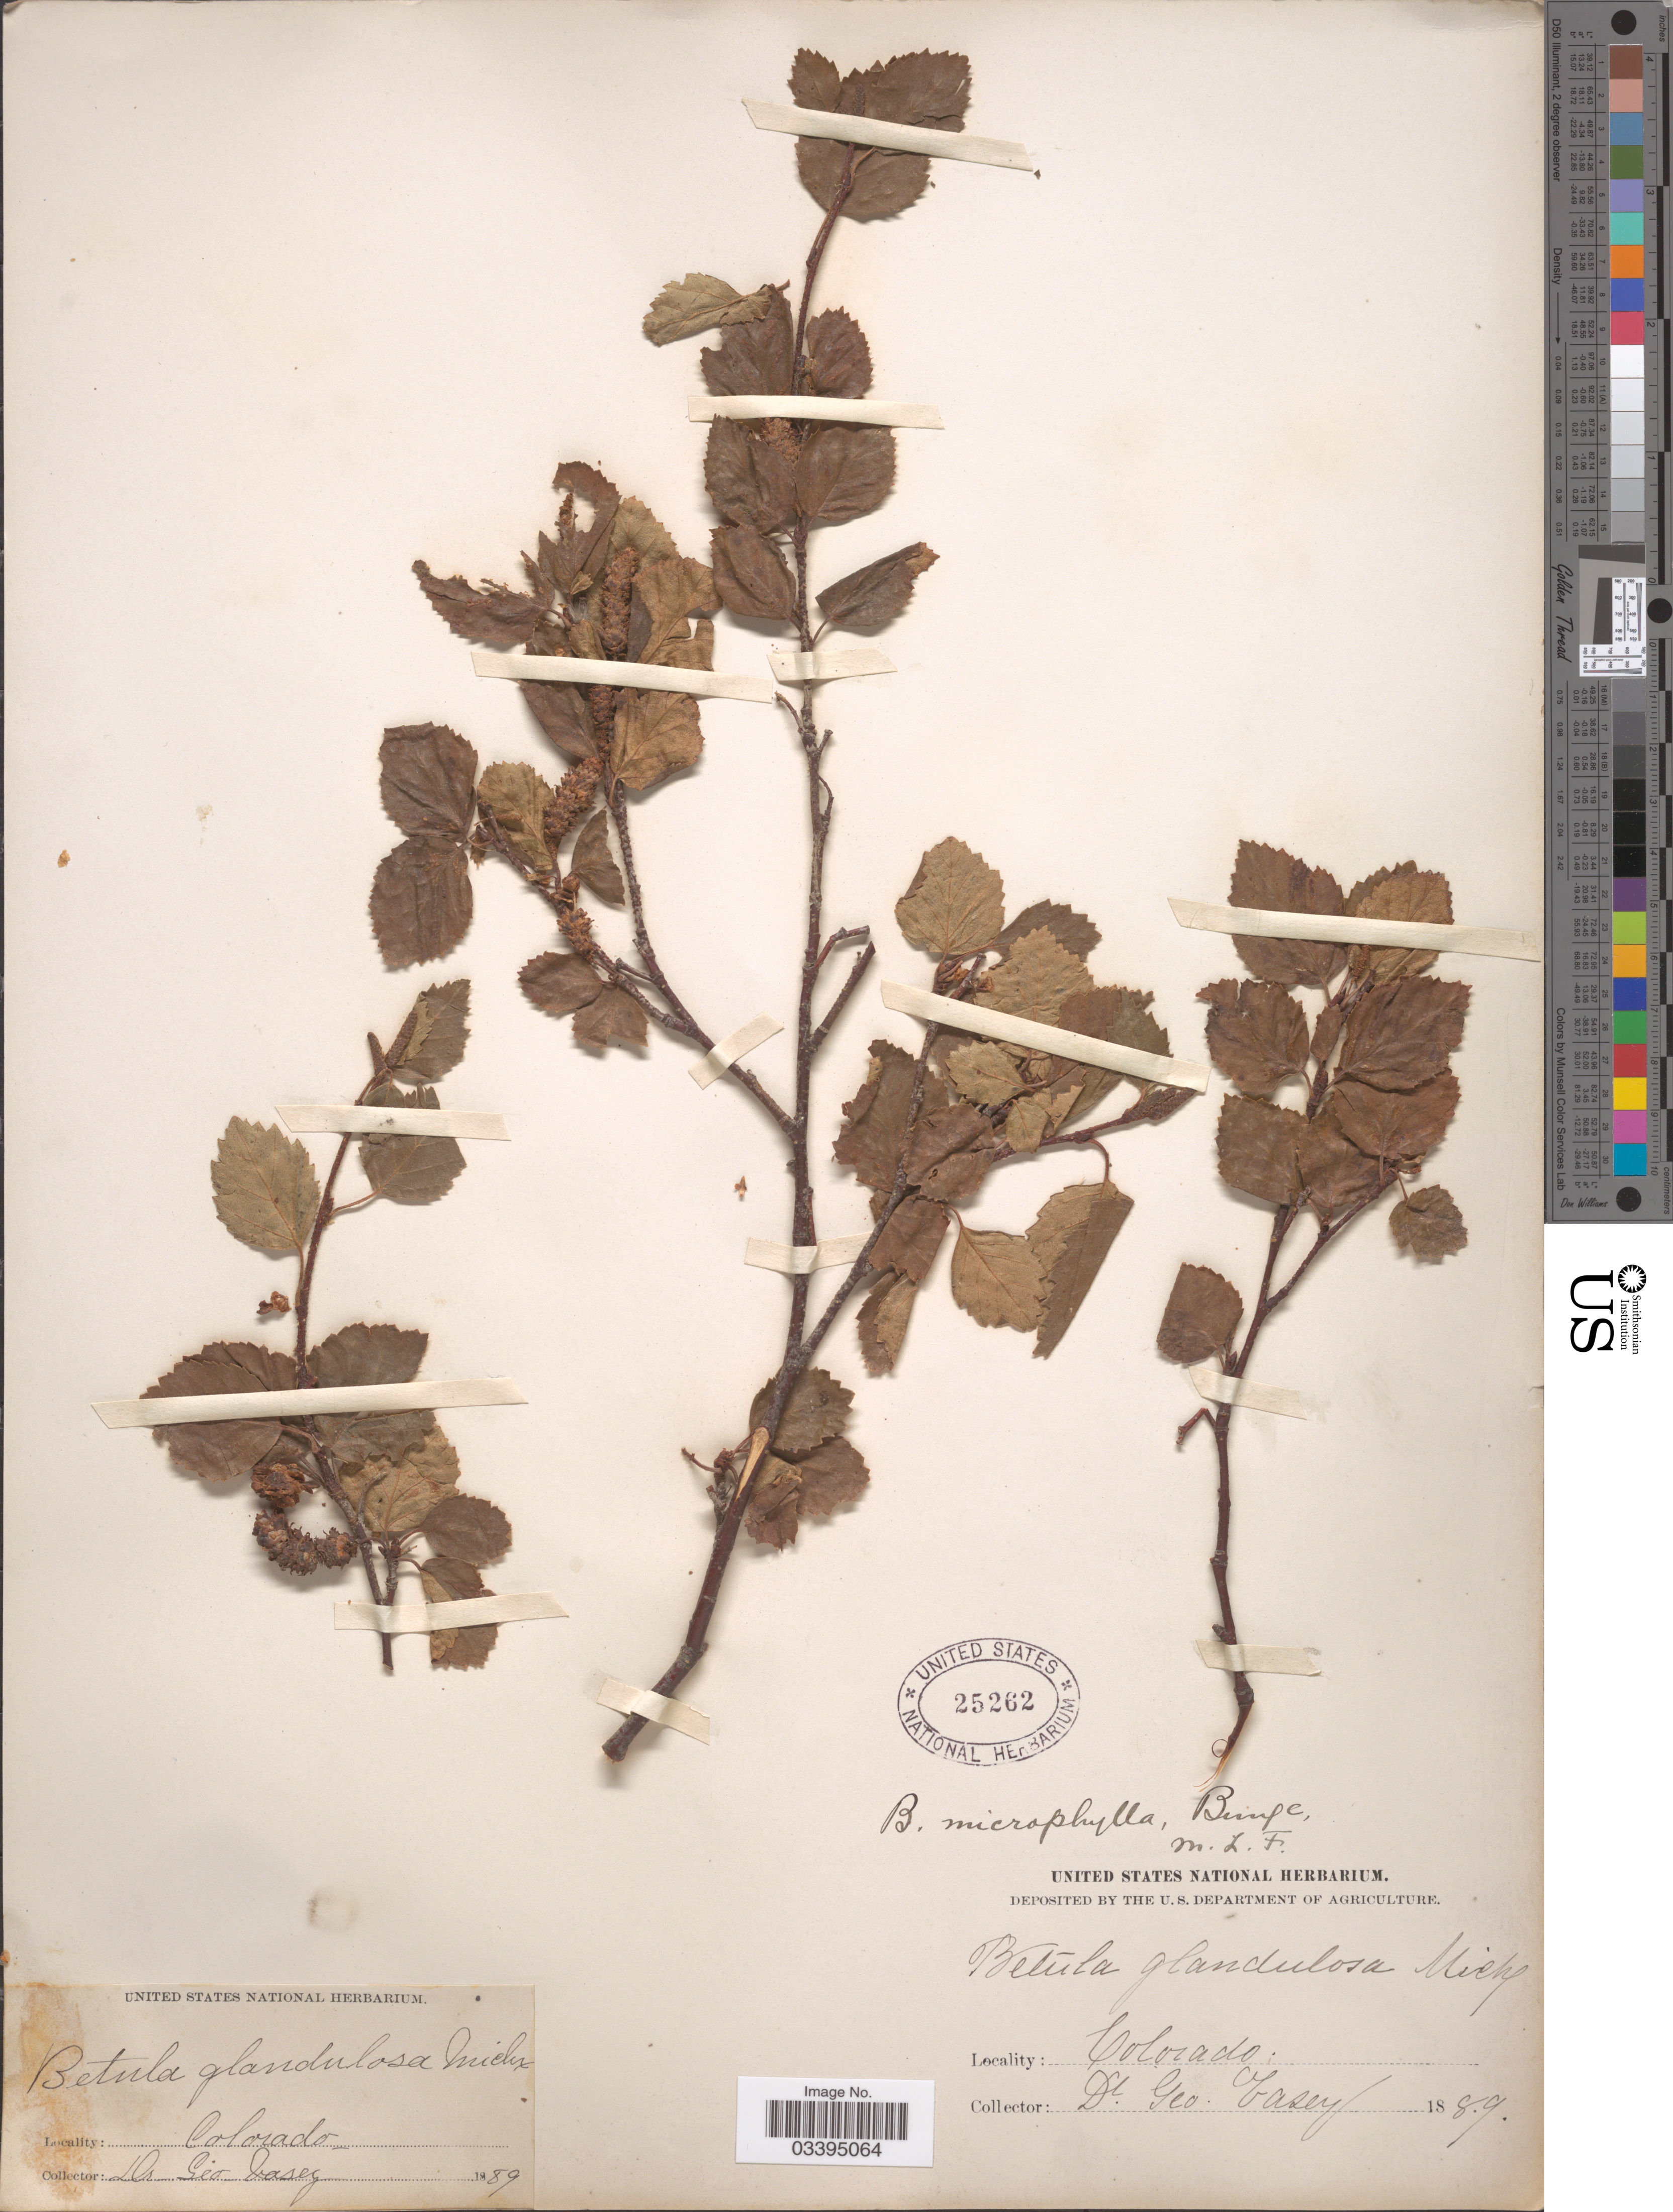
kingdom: Plantae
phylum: Tracheophyta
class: Magnoliopsida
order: Fagales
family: Betulaceae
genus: Betula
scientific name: Betula fontinalis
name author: Sarg.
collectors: G. Vasey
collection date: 1889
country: United States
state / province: Colorado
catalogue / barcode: US 25262